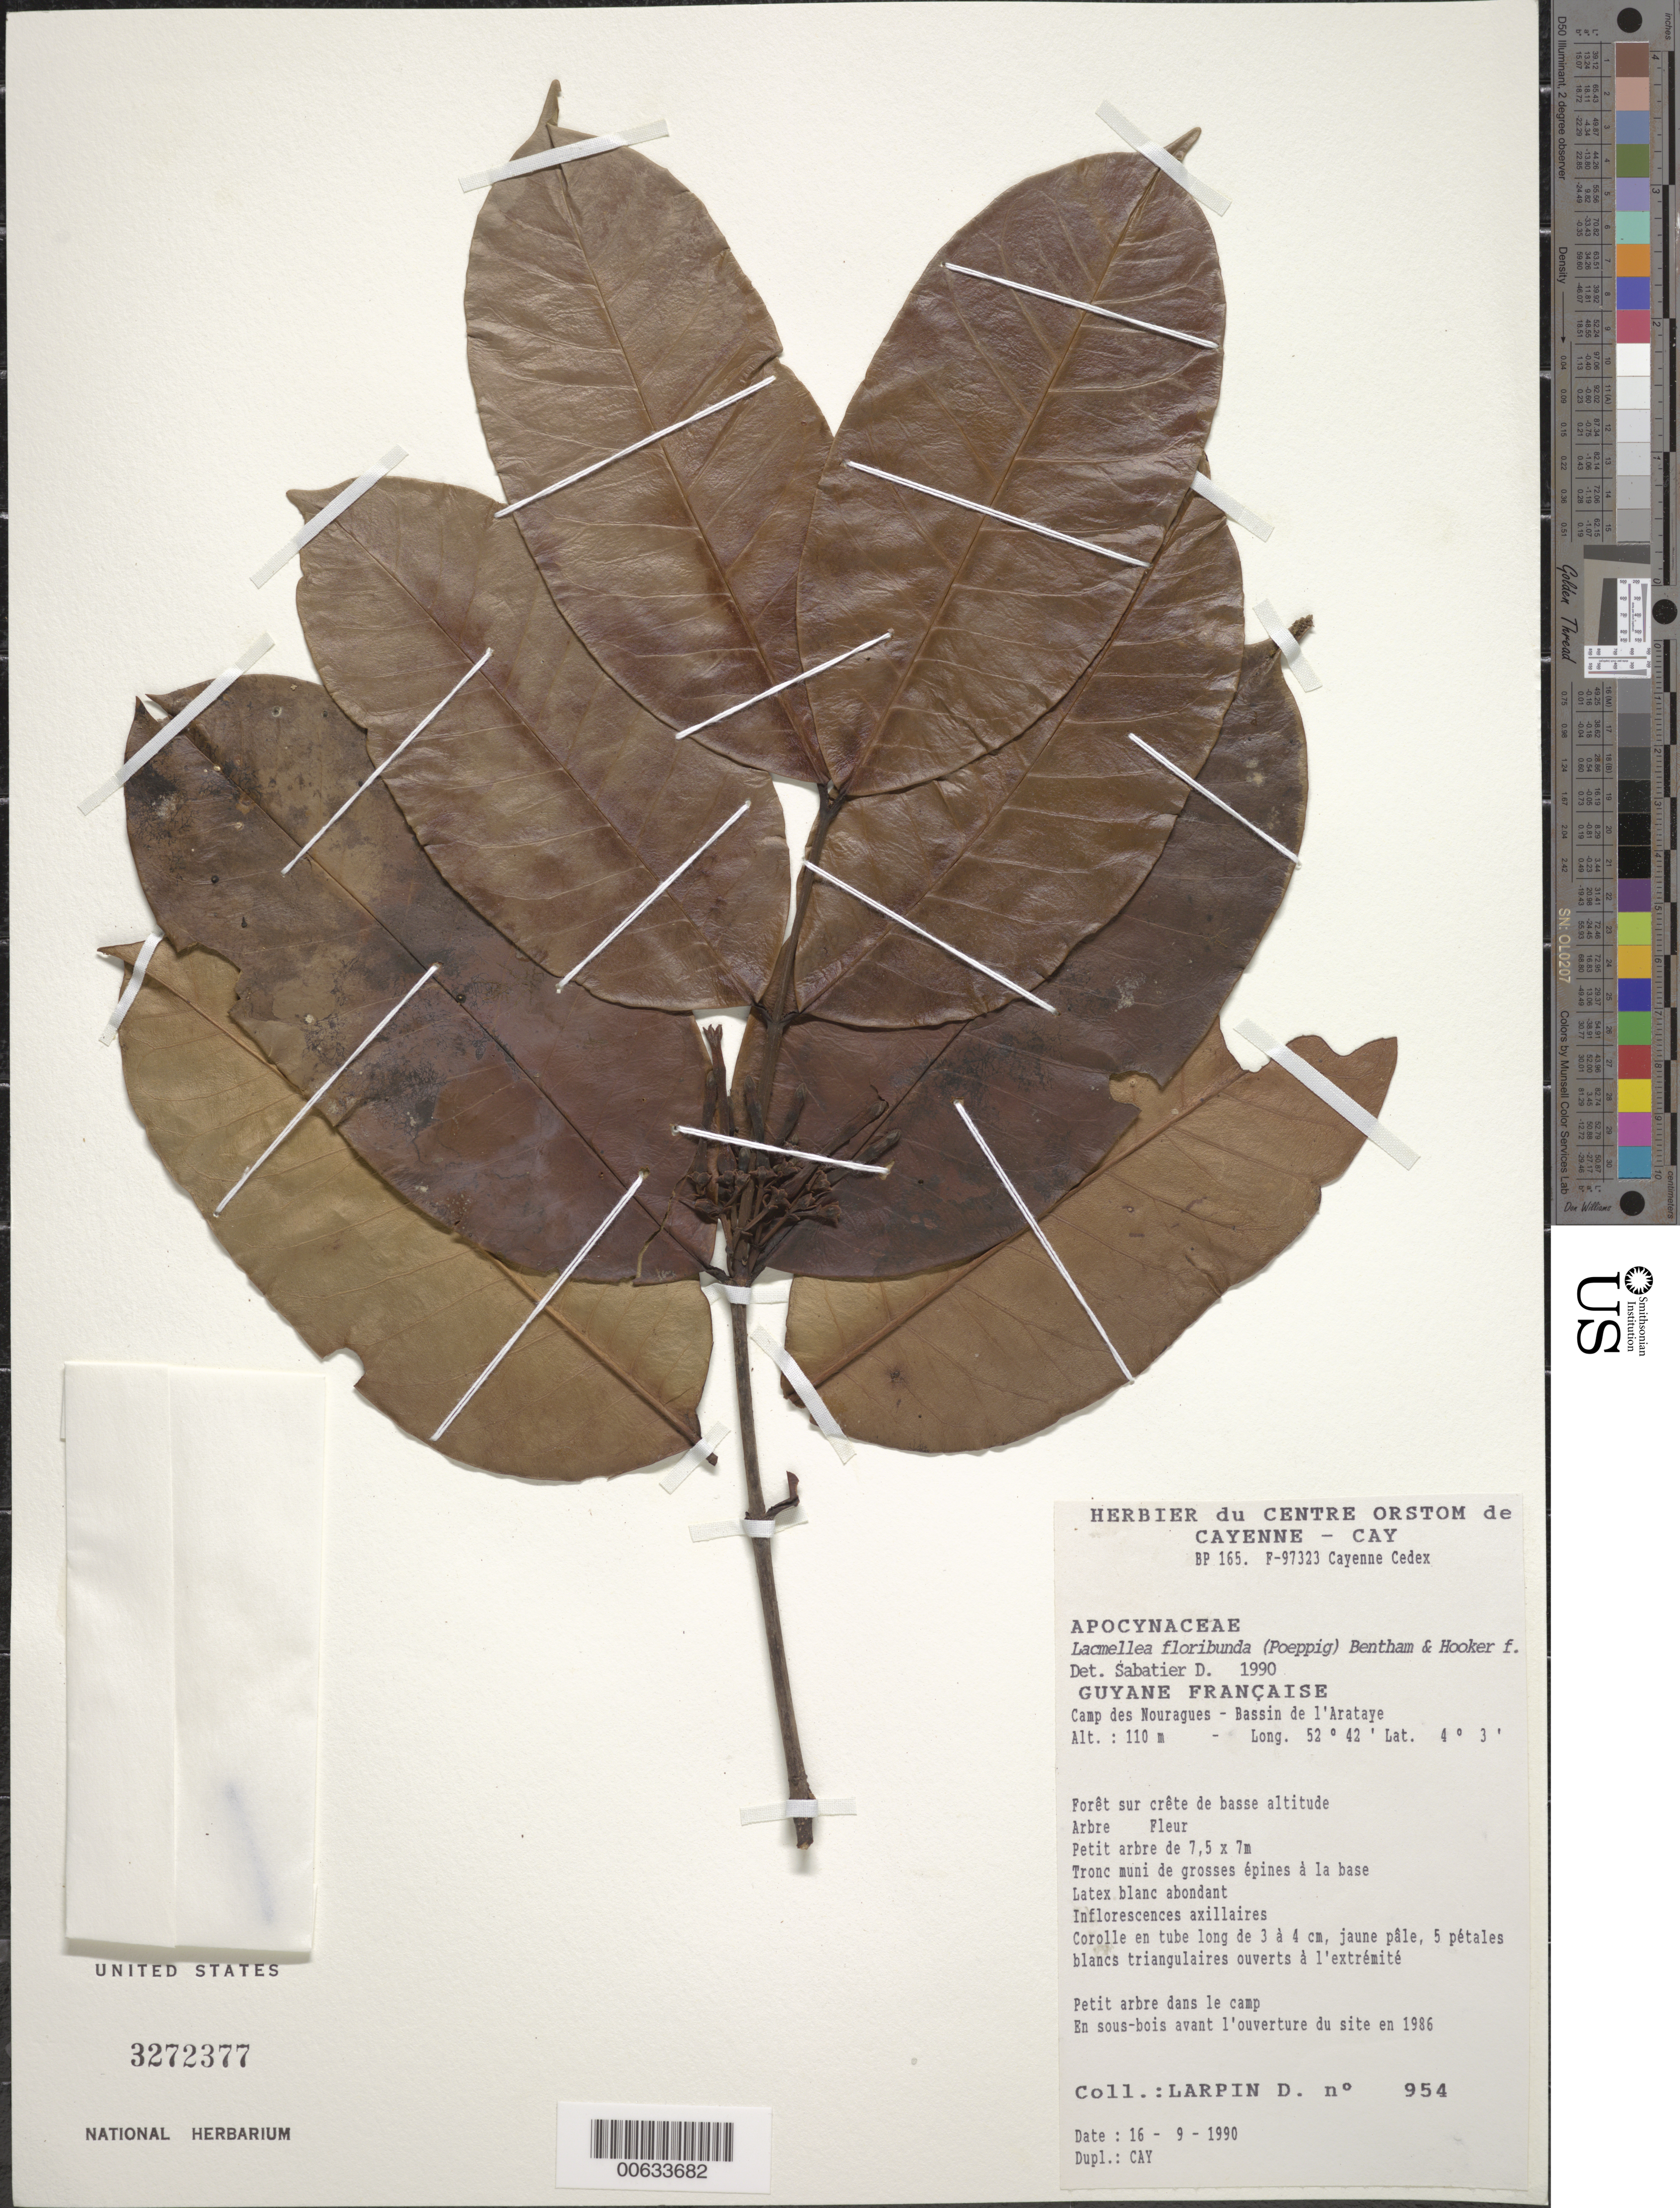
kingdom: Plantae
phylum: Tracheophyta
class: Magnoliopsida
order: Gentianales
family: Apocynaceae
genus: Lacmellea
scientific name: Lacmellea floribunda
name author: (Poepp.) Benth. & Hook. f.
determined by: Sabatier, D.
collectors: D. Larpin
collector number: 954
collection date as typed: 16-Sep-90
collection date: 1990-09-16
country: French Guiana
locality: Station des Nouragues, Bassin de l'Approuague, Arataye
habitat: Forêt sur crête de basse altitude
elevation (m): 110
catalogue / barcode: US 3272377-2